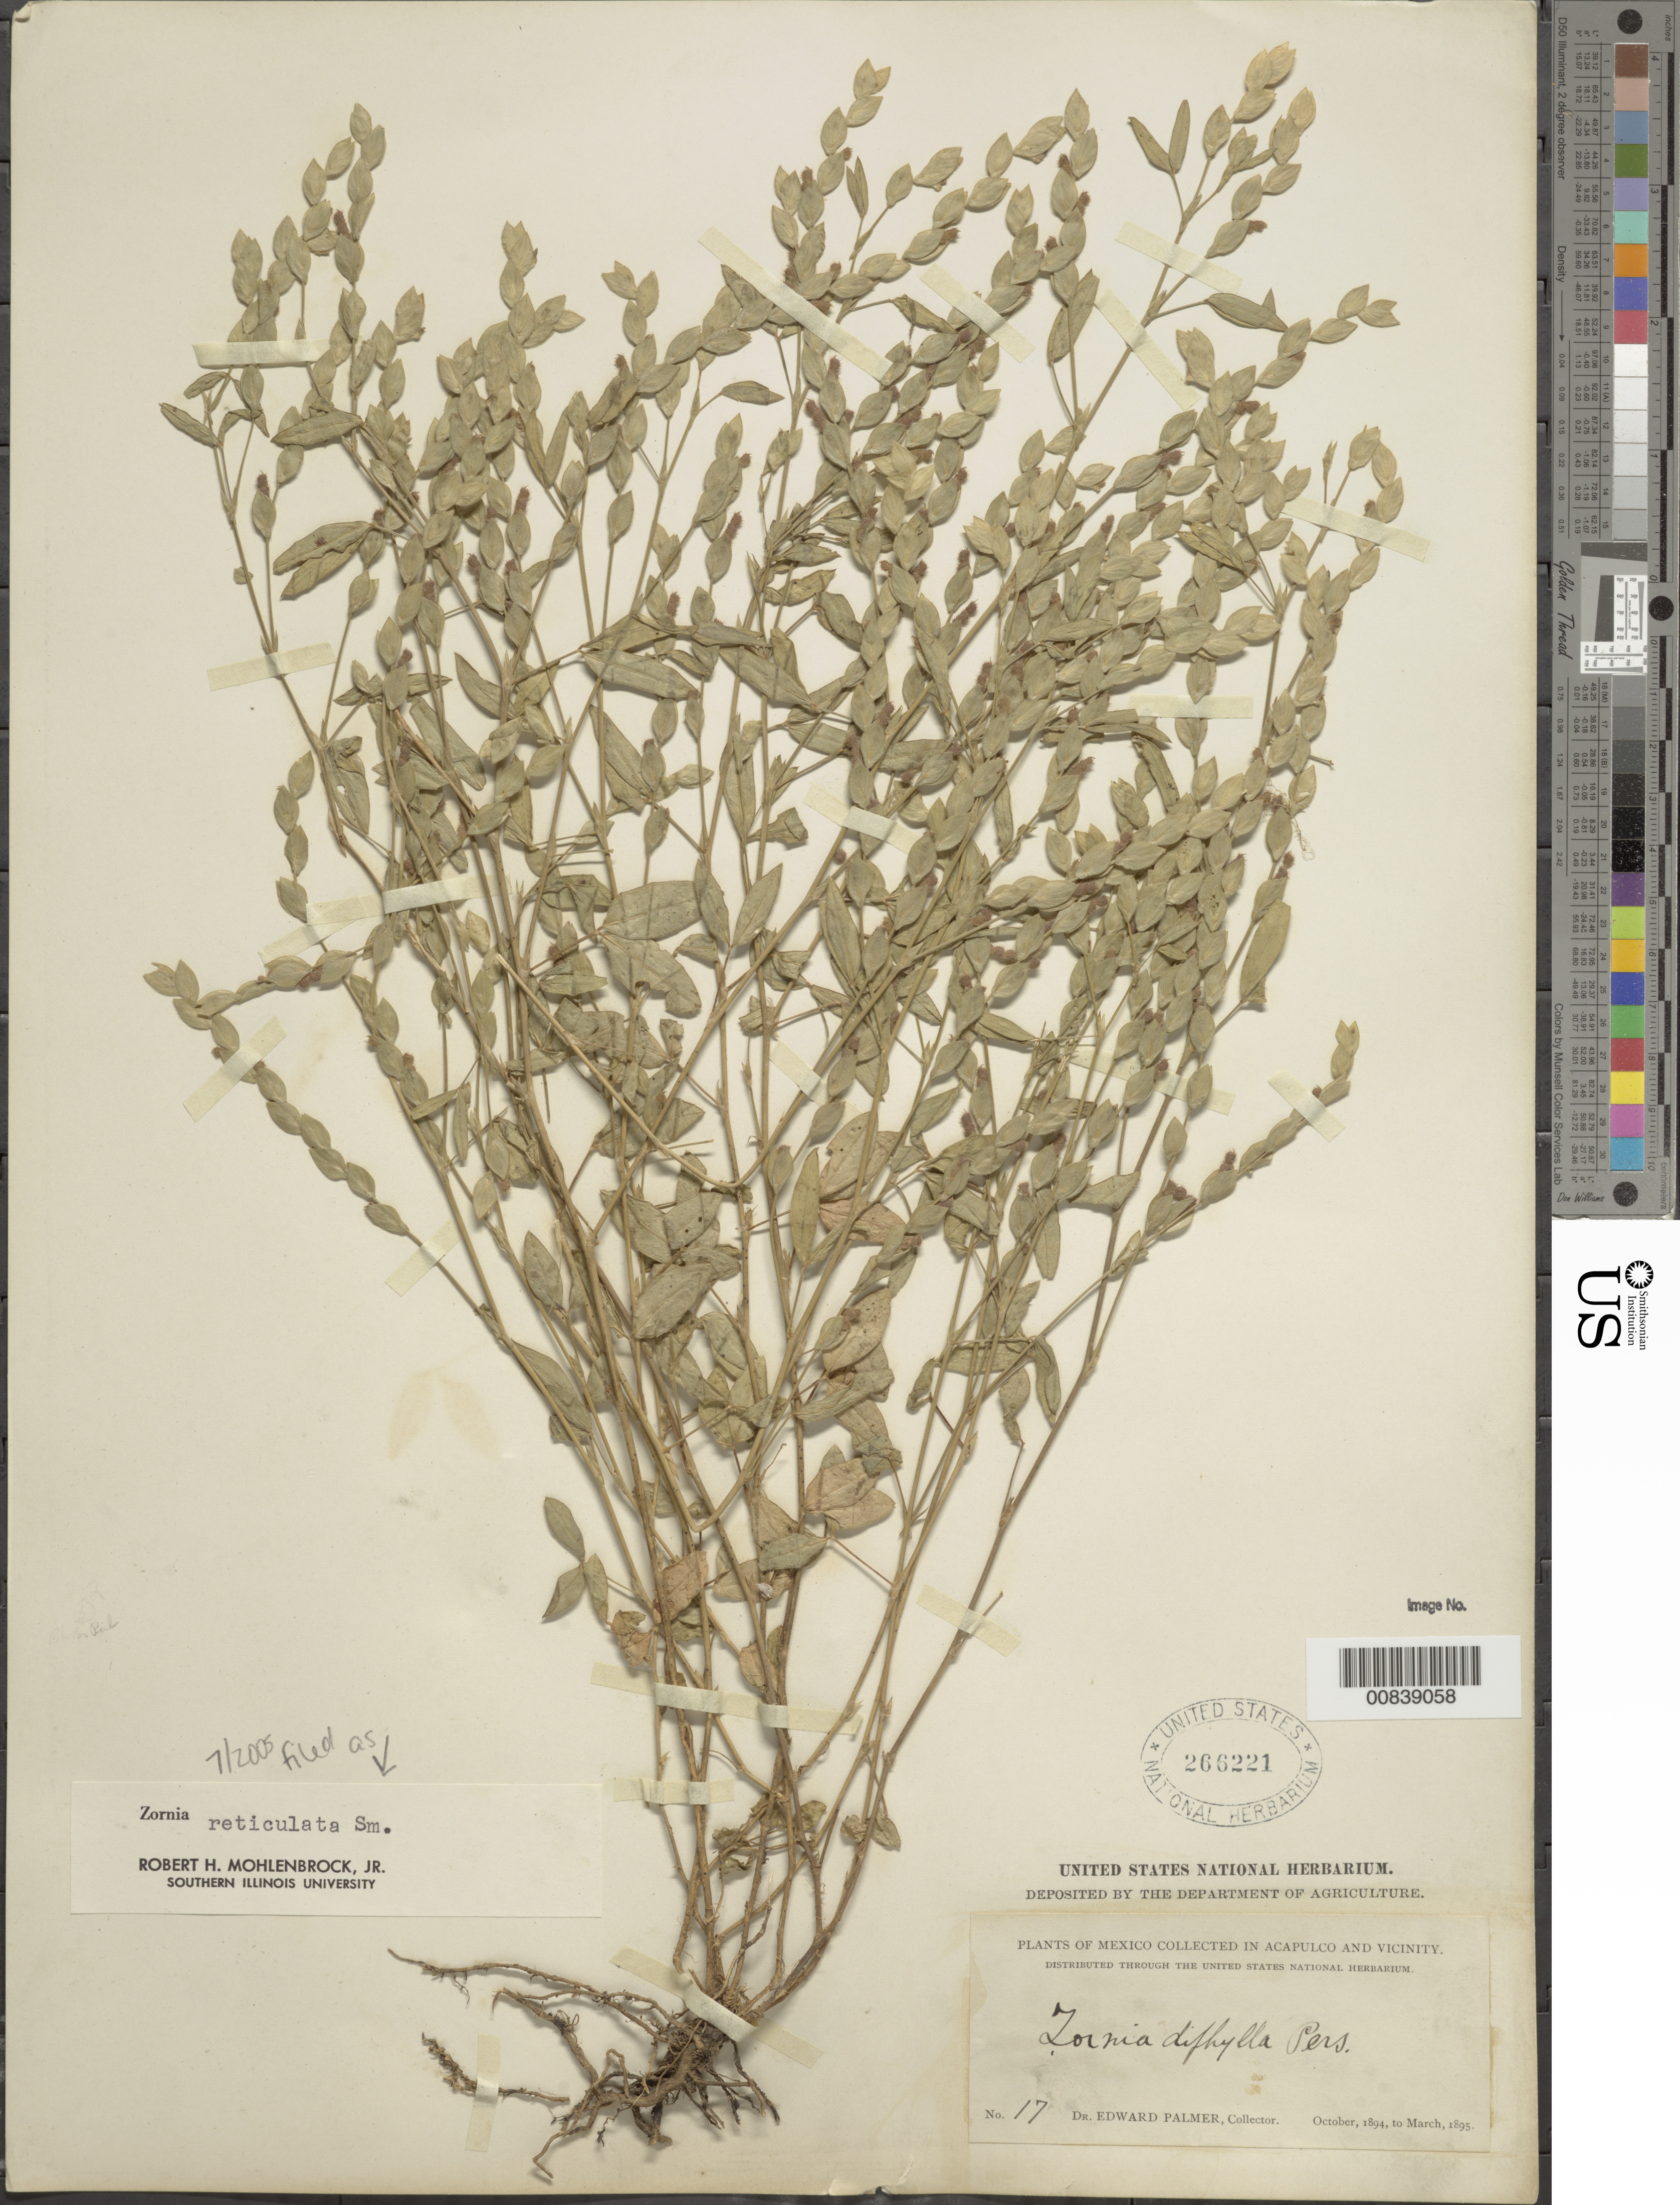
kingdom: Plantae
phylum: Tracheophyta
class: Magnoliopsida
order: Fabales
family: Fabaceae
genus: Zornia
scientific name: Zornia reticulata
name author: Sm.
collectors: E. Palmer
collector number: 17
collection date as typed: Oct 1894 to -- Mar 1895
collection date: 1894-10/1895-03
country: Mexico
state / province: Guerrero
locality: Acapulco, Guerrero and vicinity.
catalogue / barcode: US 266221